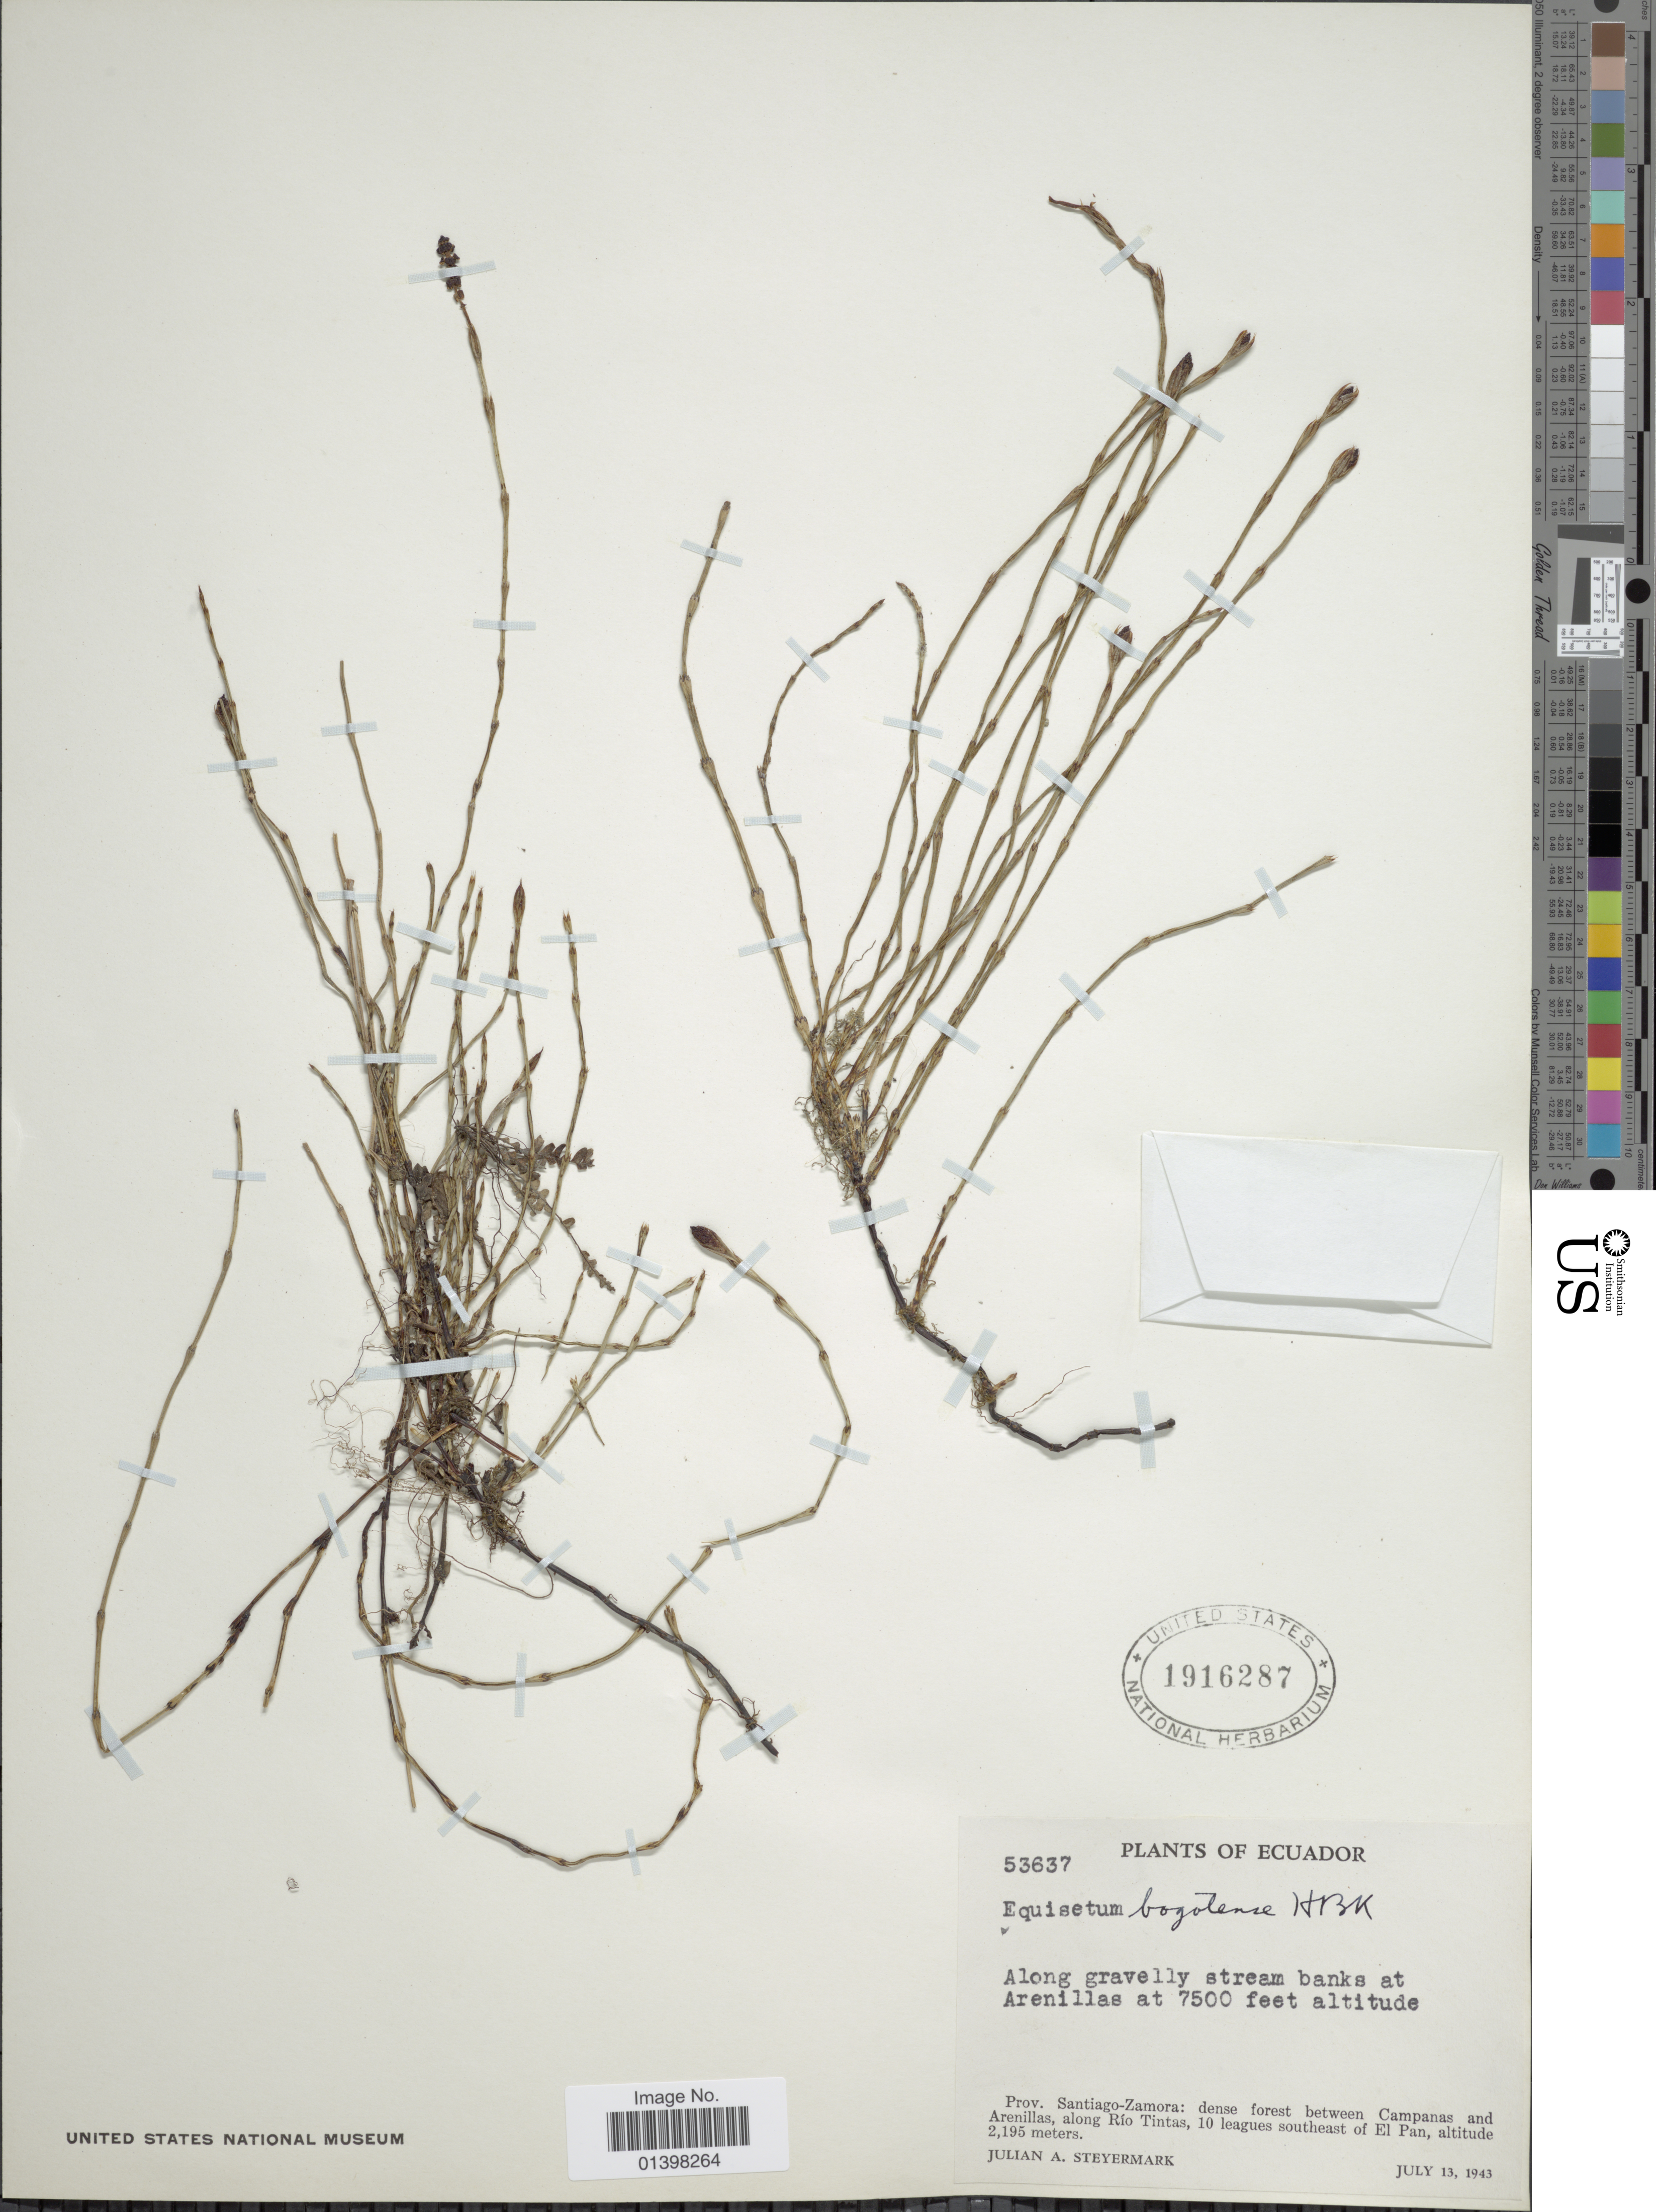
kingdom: Plantae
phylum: Tracheophyta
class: Polypodiopsida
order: Equisetales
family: Equisetaceae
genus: Equisetum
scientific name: Equisetum bogotense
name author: Kunth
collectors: J. Steyermark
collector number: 53637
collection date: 1943-07-13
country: Ecuador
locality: Prov. Santiago-Zamora: dense forest between Campanas and Arenillas, along Río Tintas, 10 leagues southeast of El Pan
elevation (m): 2195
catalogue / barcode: US 1916287